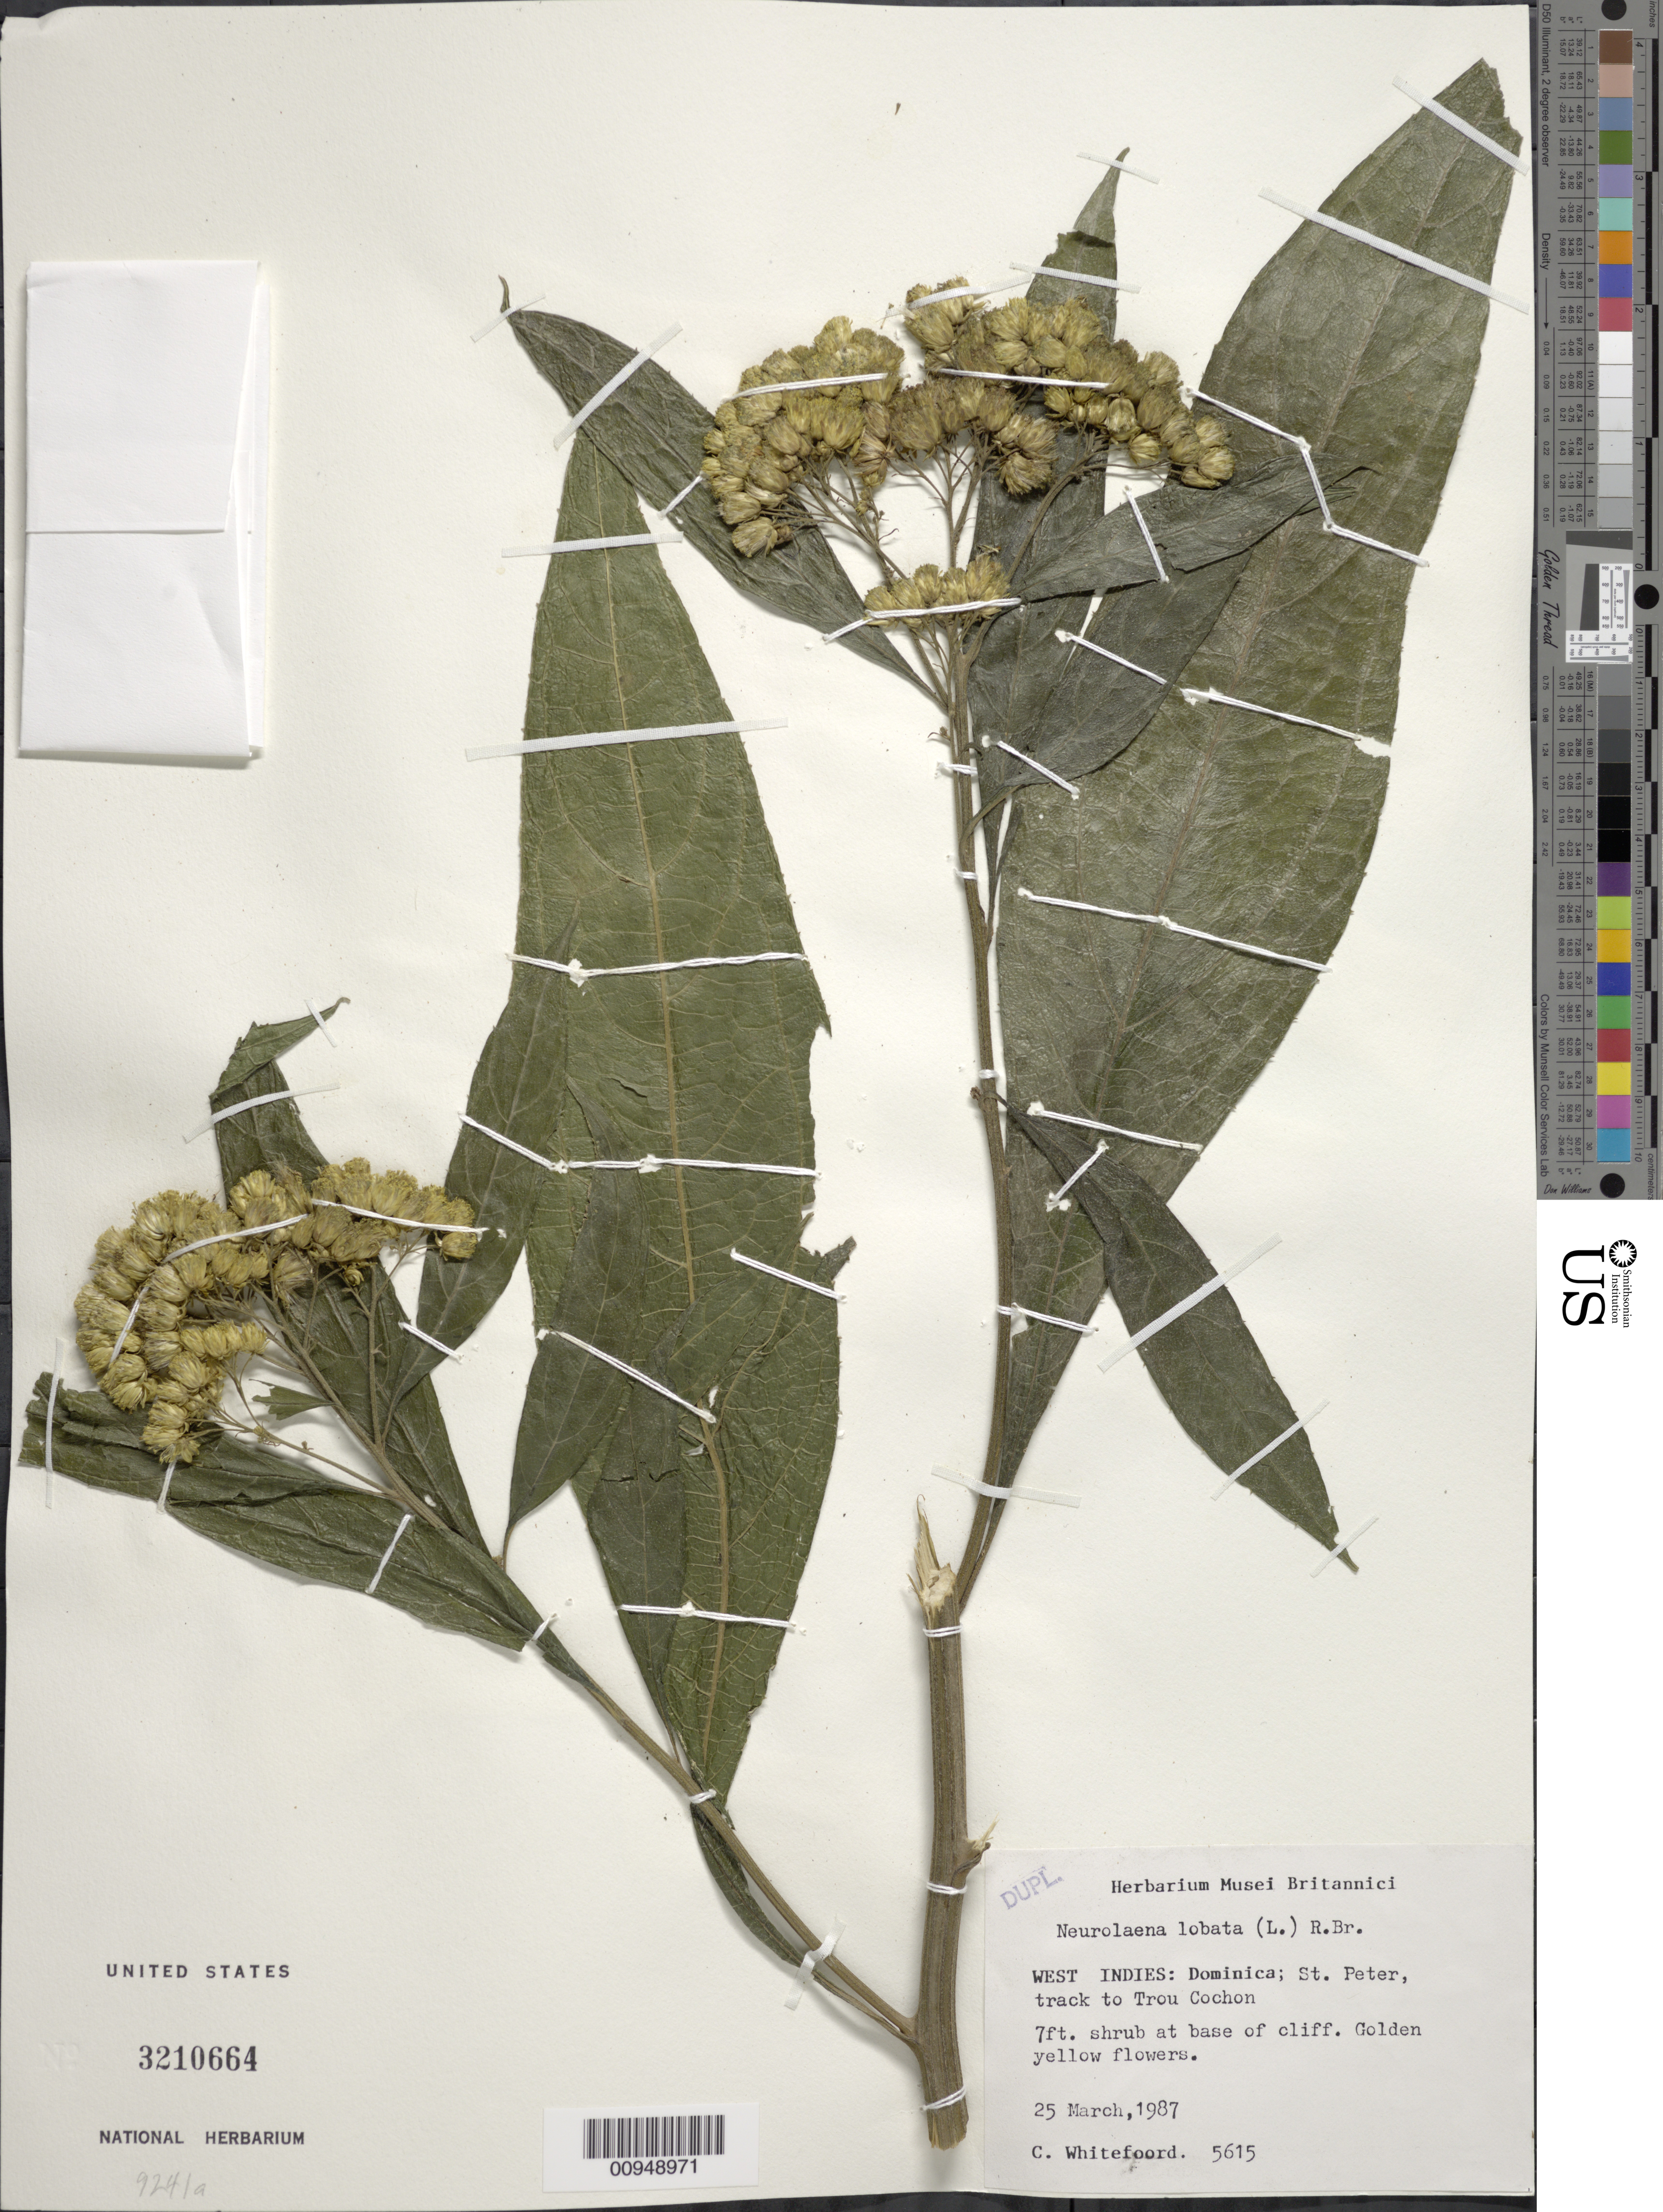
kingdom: Plantae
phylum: Tracheophyta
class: Magnoliopsida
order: Asterales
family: Asteraceae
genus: Neurolaena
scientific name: Neurolaena lobata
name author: (L.) R. Br. ex Cass.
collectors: C. Whitefoord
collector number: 5615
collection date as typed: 25 Mar 1987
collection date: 1987-03-25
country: Dominica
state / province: St. Peter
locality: Track to Trou Cochon, at base of cliff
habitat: At base of cliff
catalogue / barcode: US 3210664